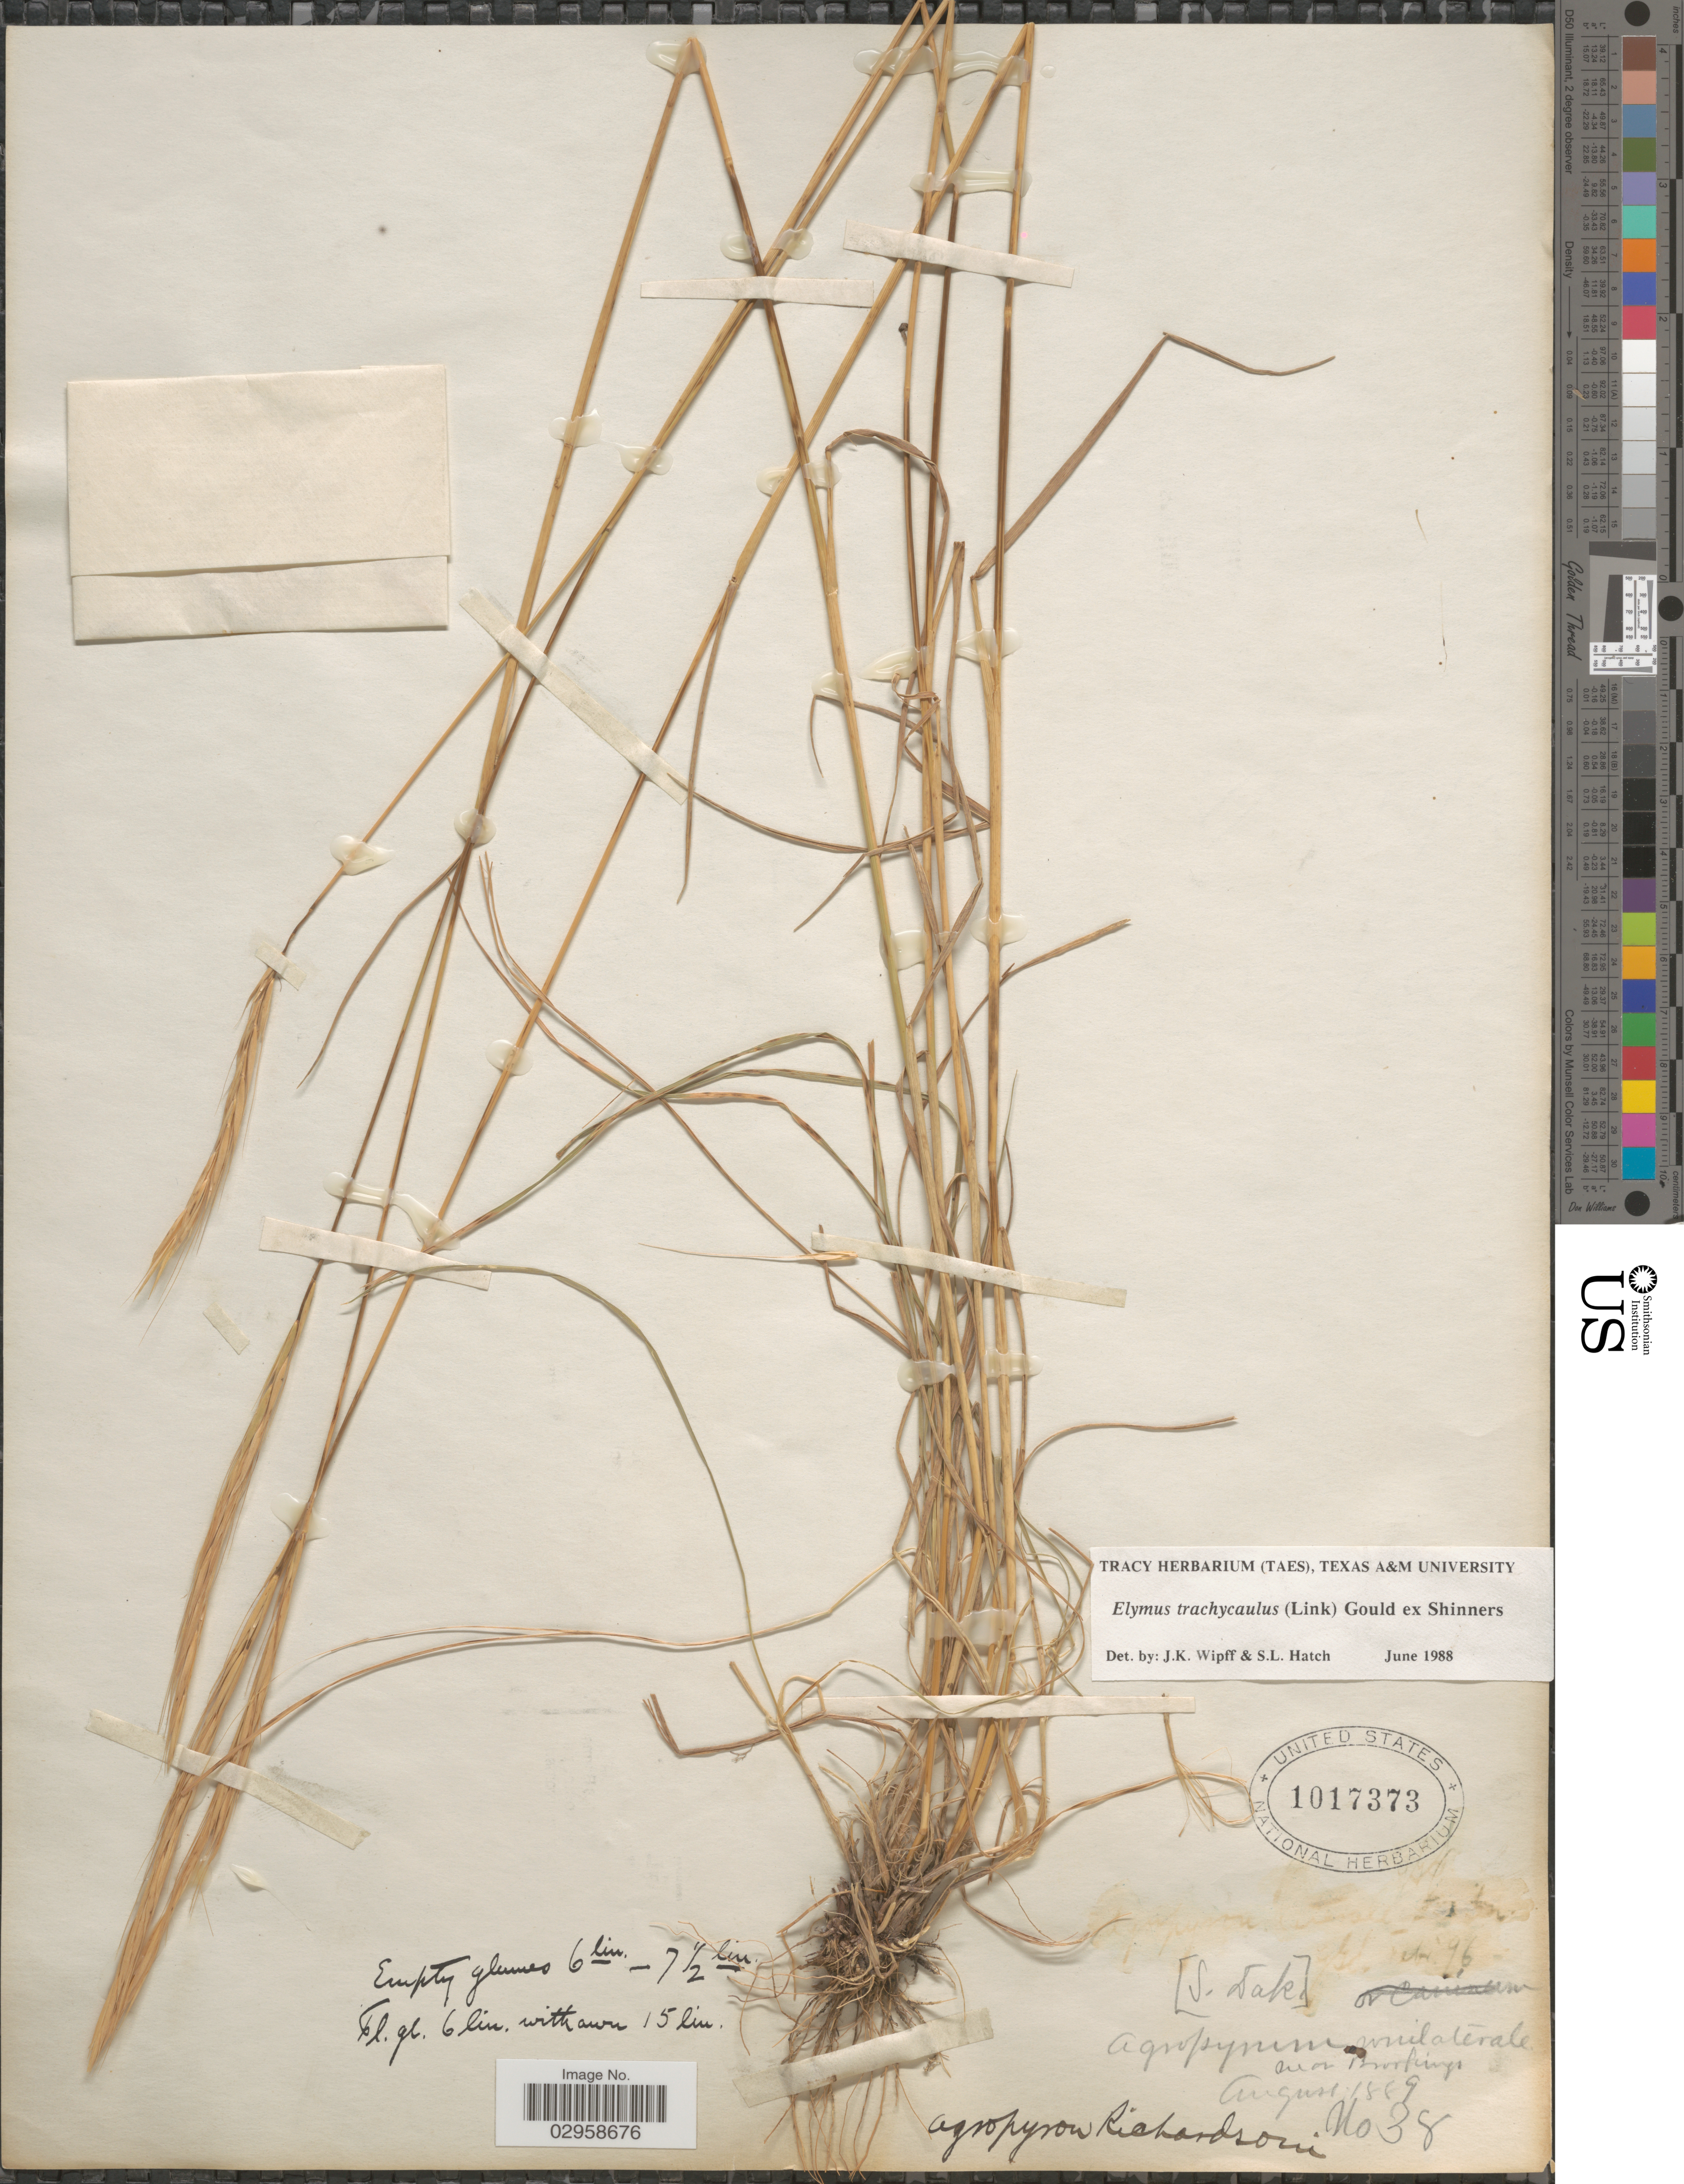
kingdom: Plantae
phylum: Tracheophyta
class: Liliopsida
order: Poales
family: Poaceae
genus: Elymus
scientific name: Elymus trachycaulus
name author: (Link) Gould ex Shinners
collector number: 38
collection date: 1889-08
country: United States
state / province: South Dakota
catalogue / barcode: US 1017373